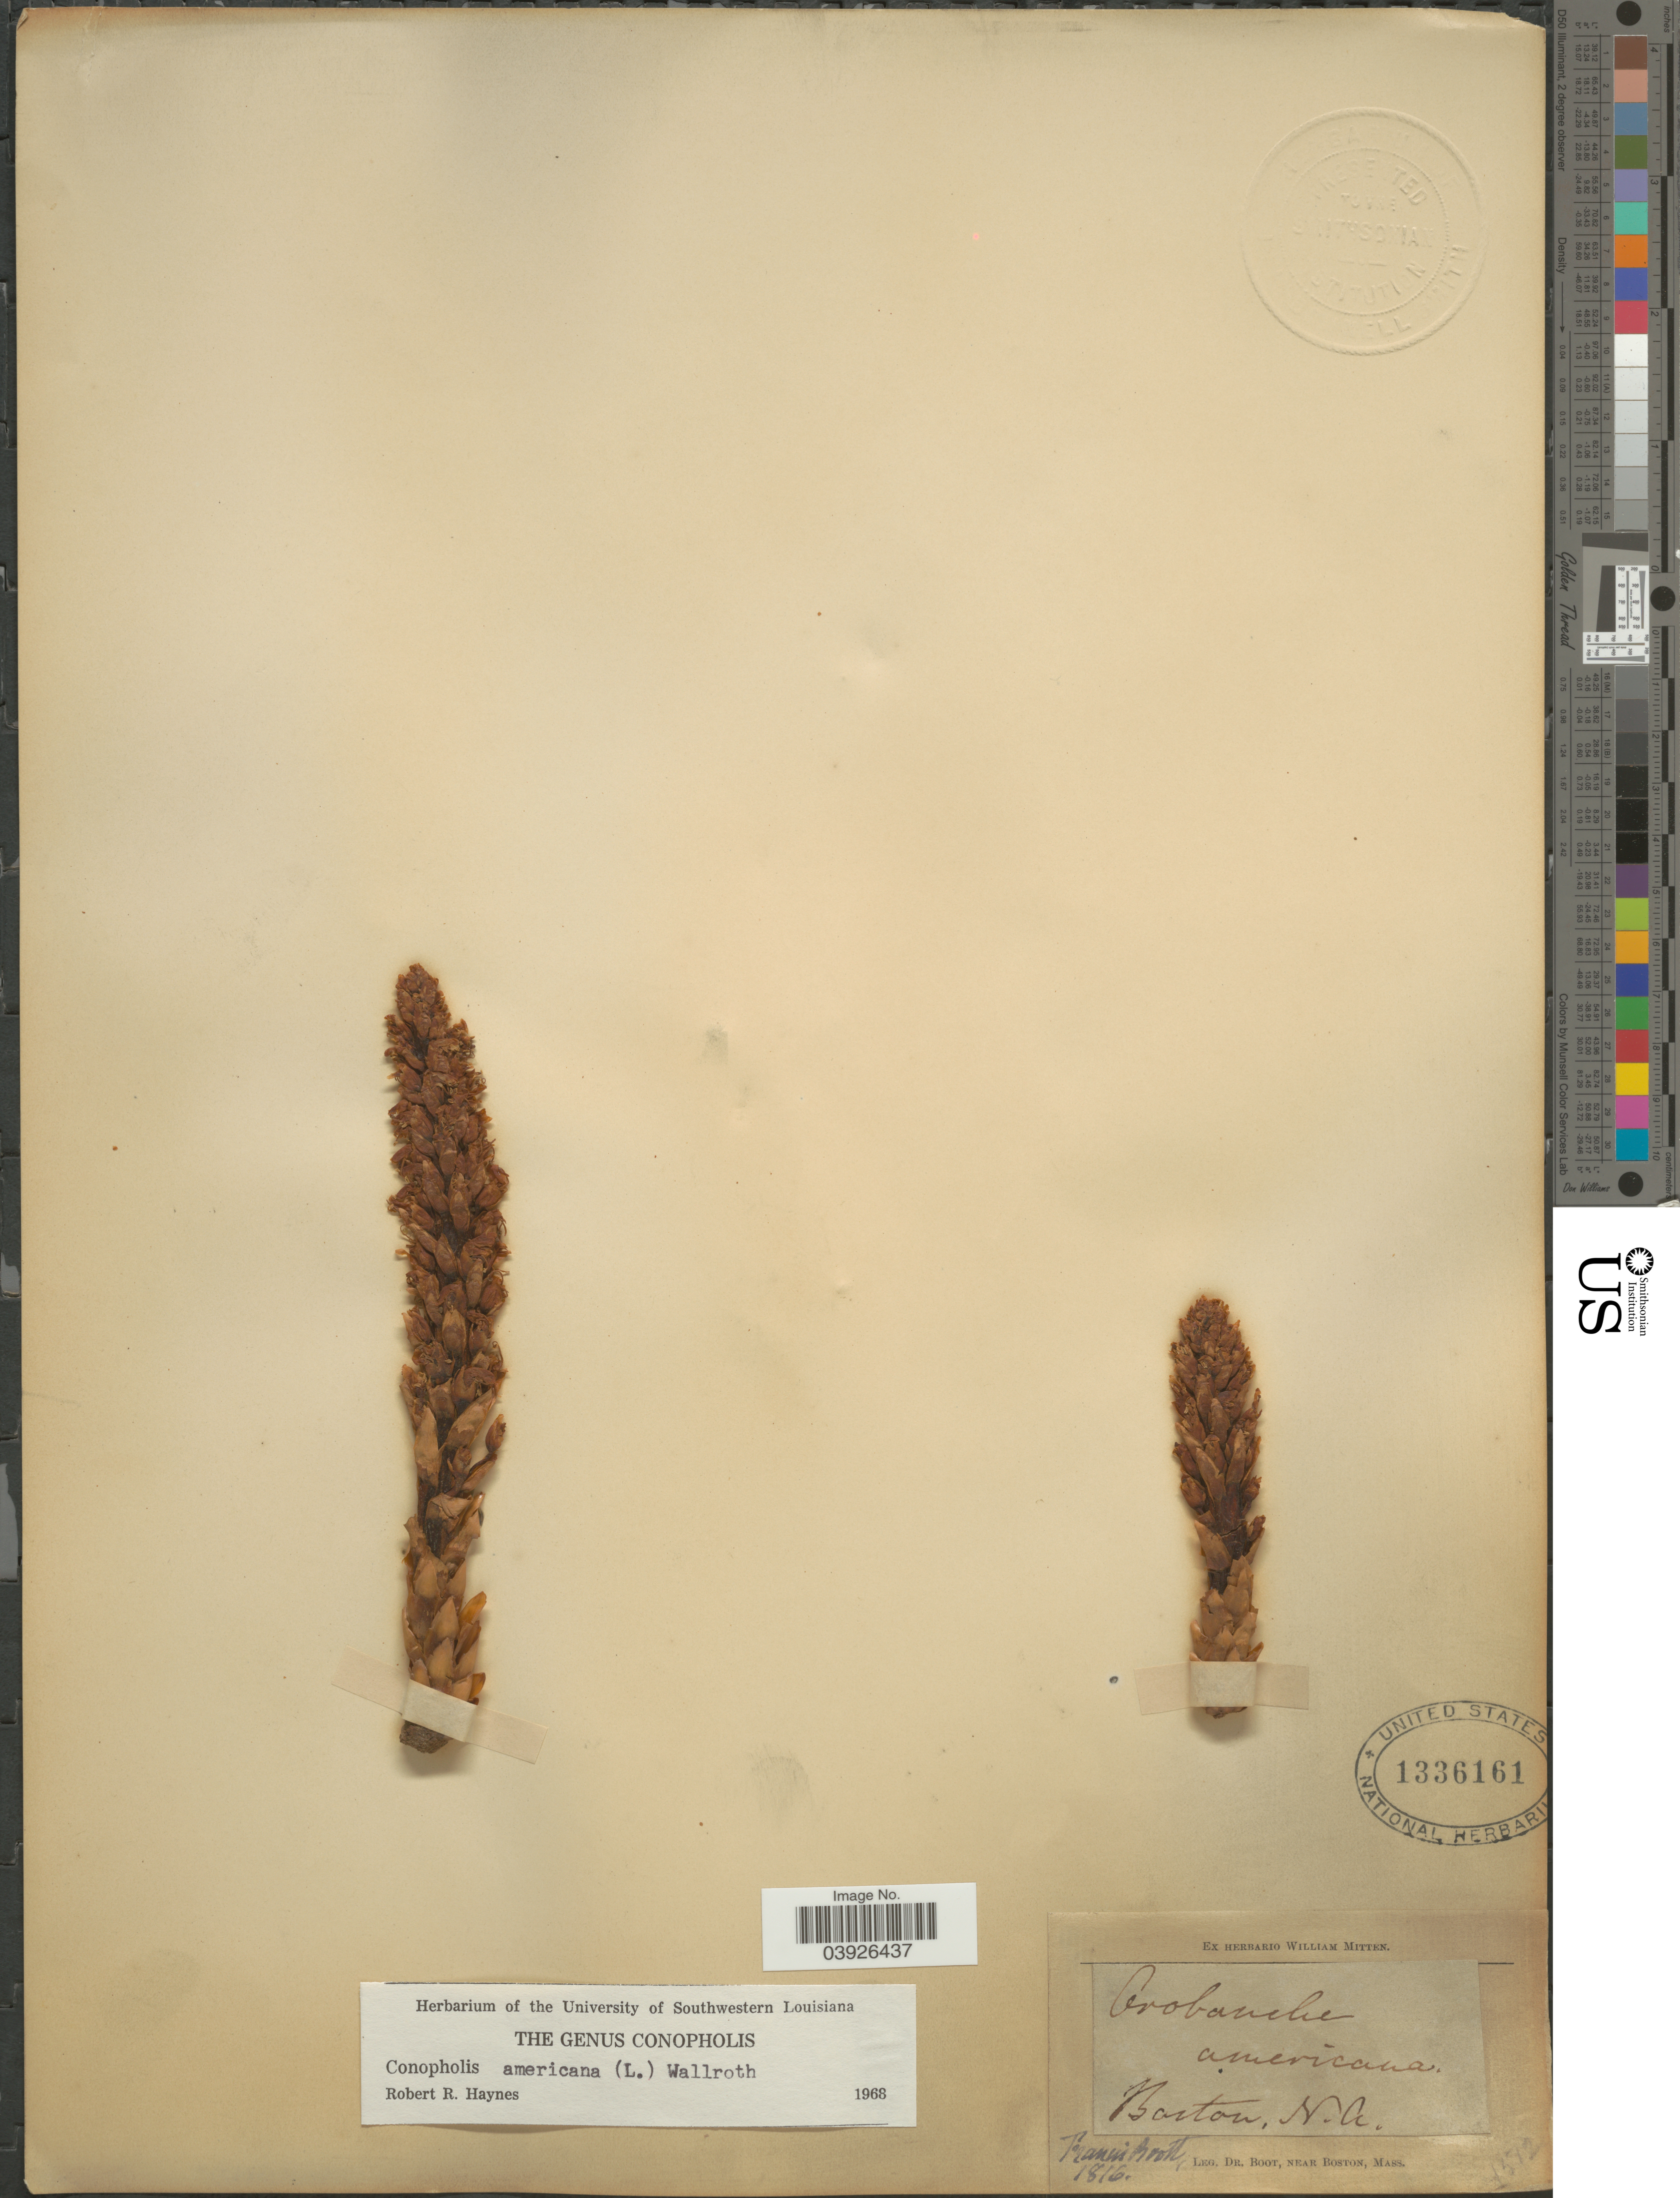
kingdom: Plantae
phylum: Tracheophyta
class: Magnoliopsida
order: Lamiales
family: Orobanchaceae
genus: Conopholis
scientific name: Conopholis americana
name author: (L. f.) Wallr.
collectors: F. M. B. Boott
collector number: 1512*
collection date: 1816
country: United States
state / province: Massachusetts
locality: Near Boston.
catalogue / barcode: US 1336161